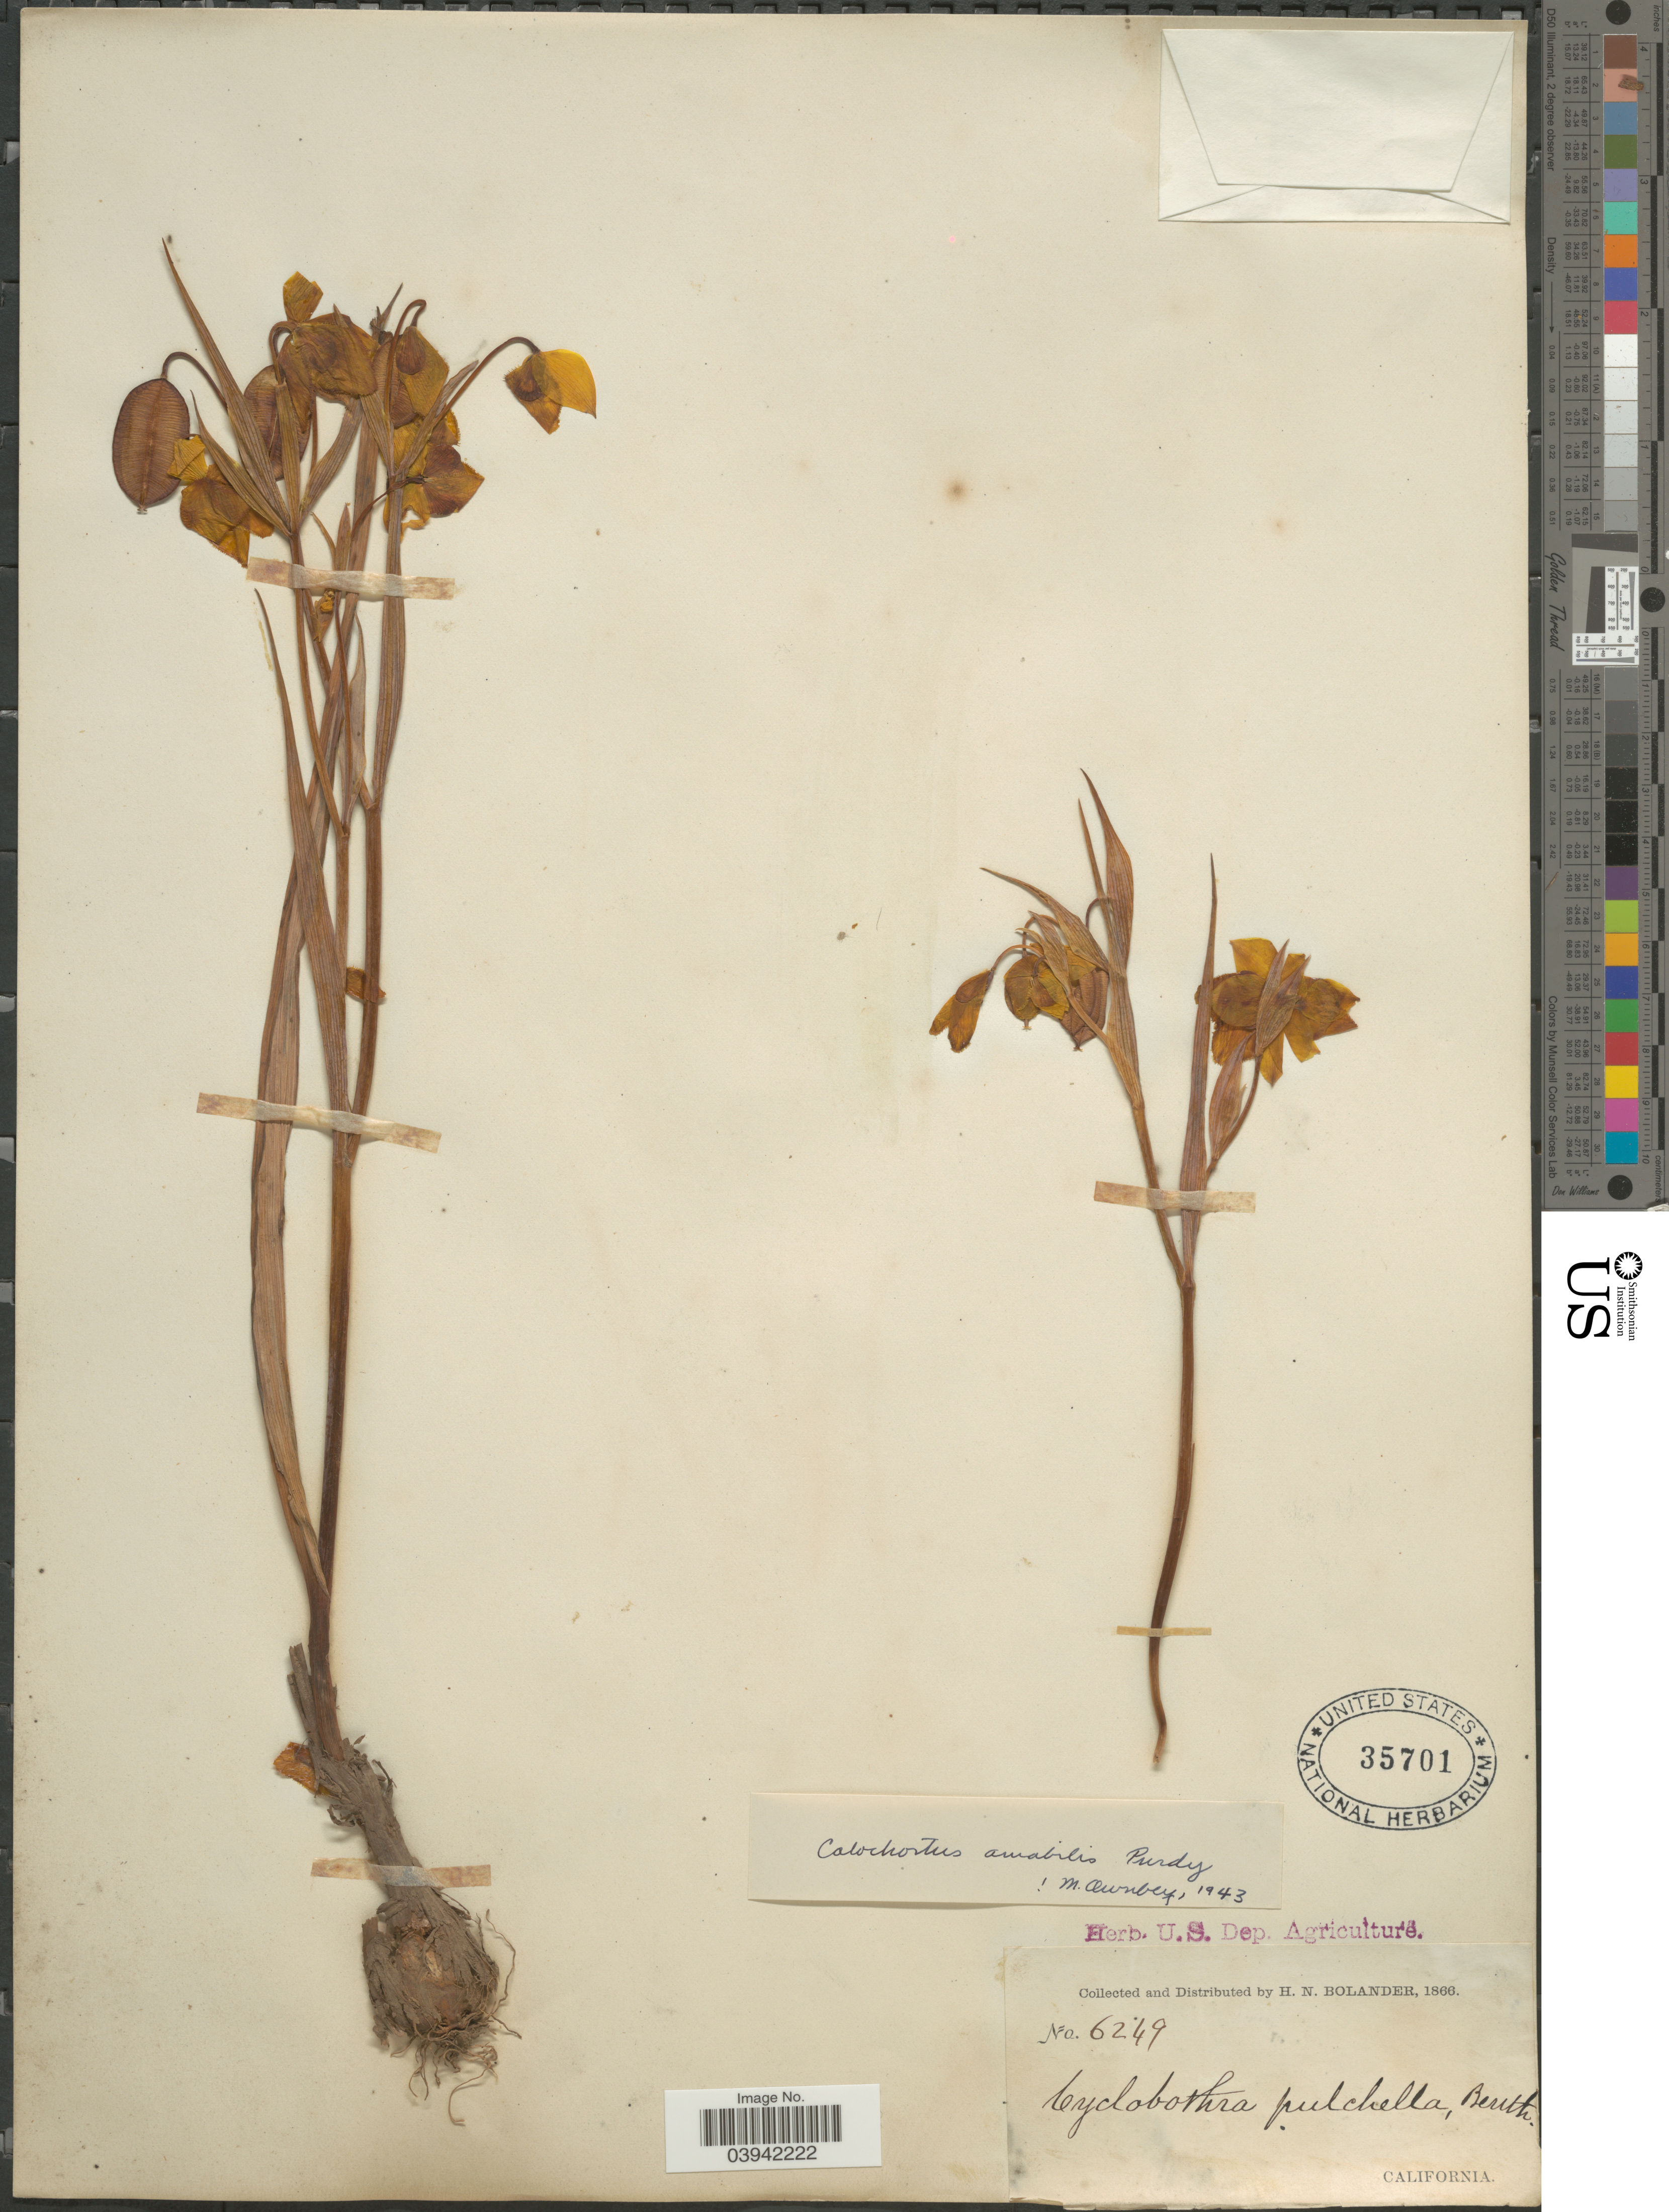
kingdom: Plantae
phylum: Tracheophyta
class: Liliopsida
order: Liliales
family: Liliaceae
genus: Calochortus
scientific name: Calochortus amabilis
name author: Purdy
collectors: H. Bolander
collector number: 6249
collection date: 1866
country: United States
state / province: California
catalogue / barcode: US 35701